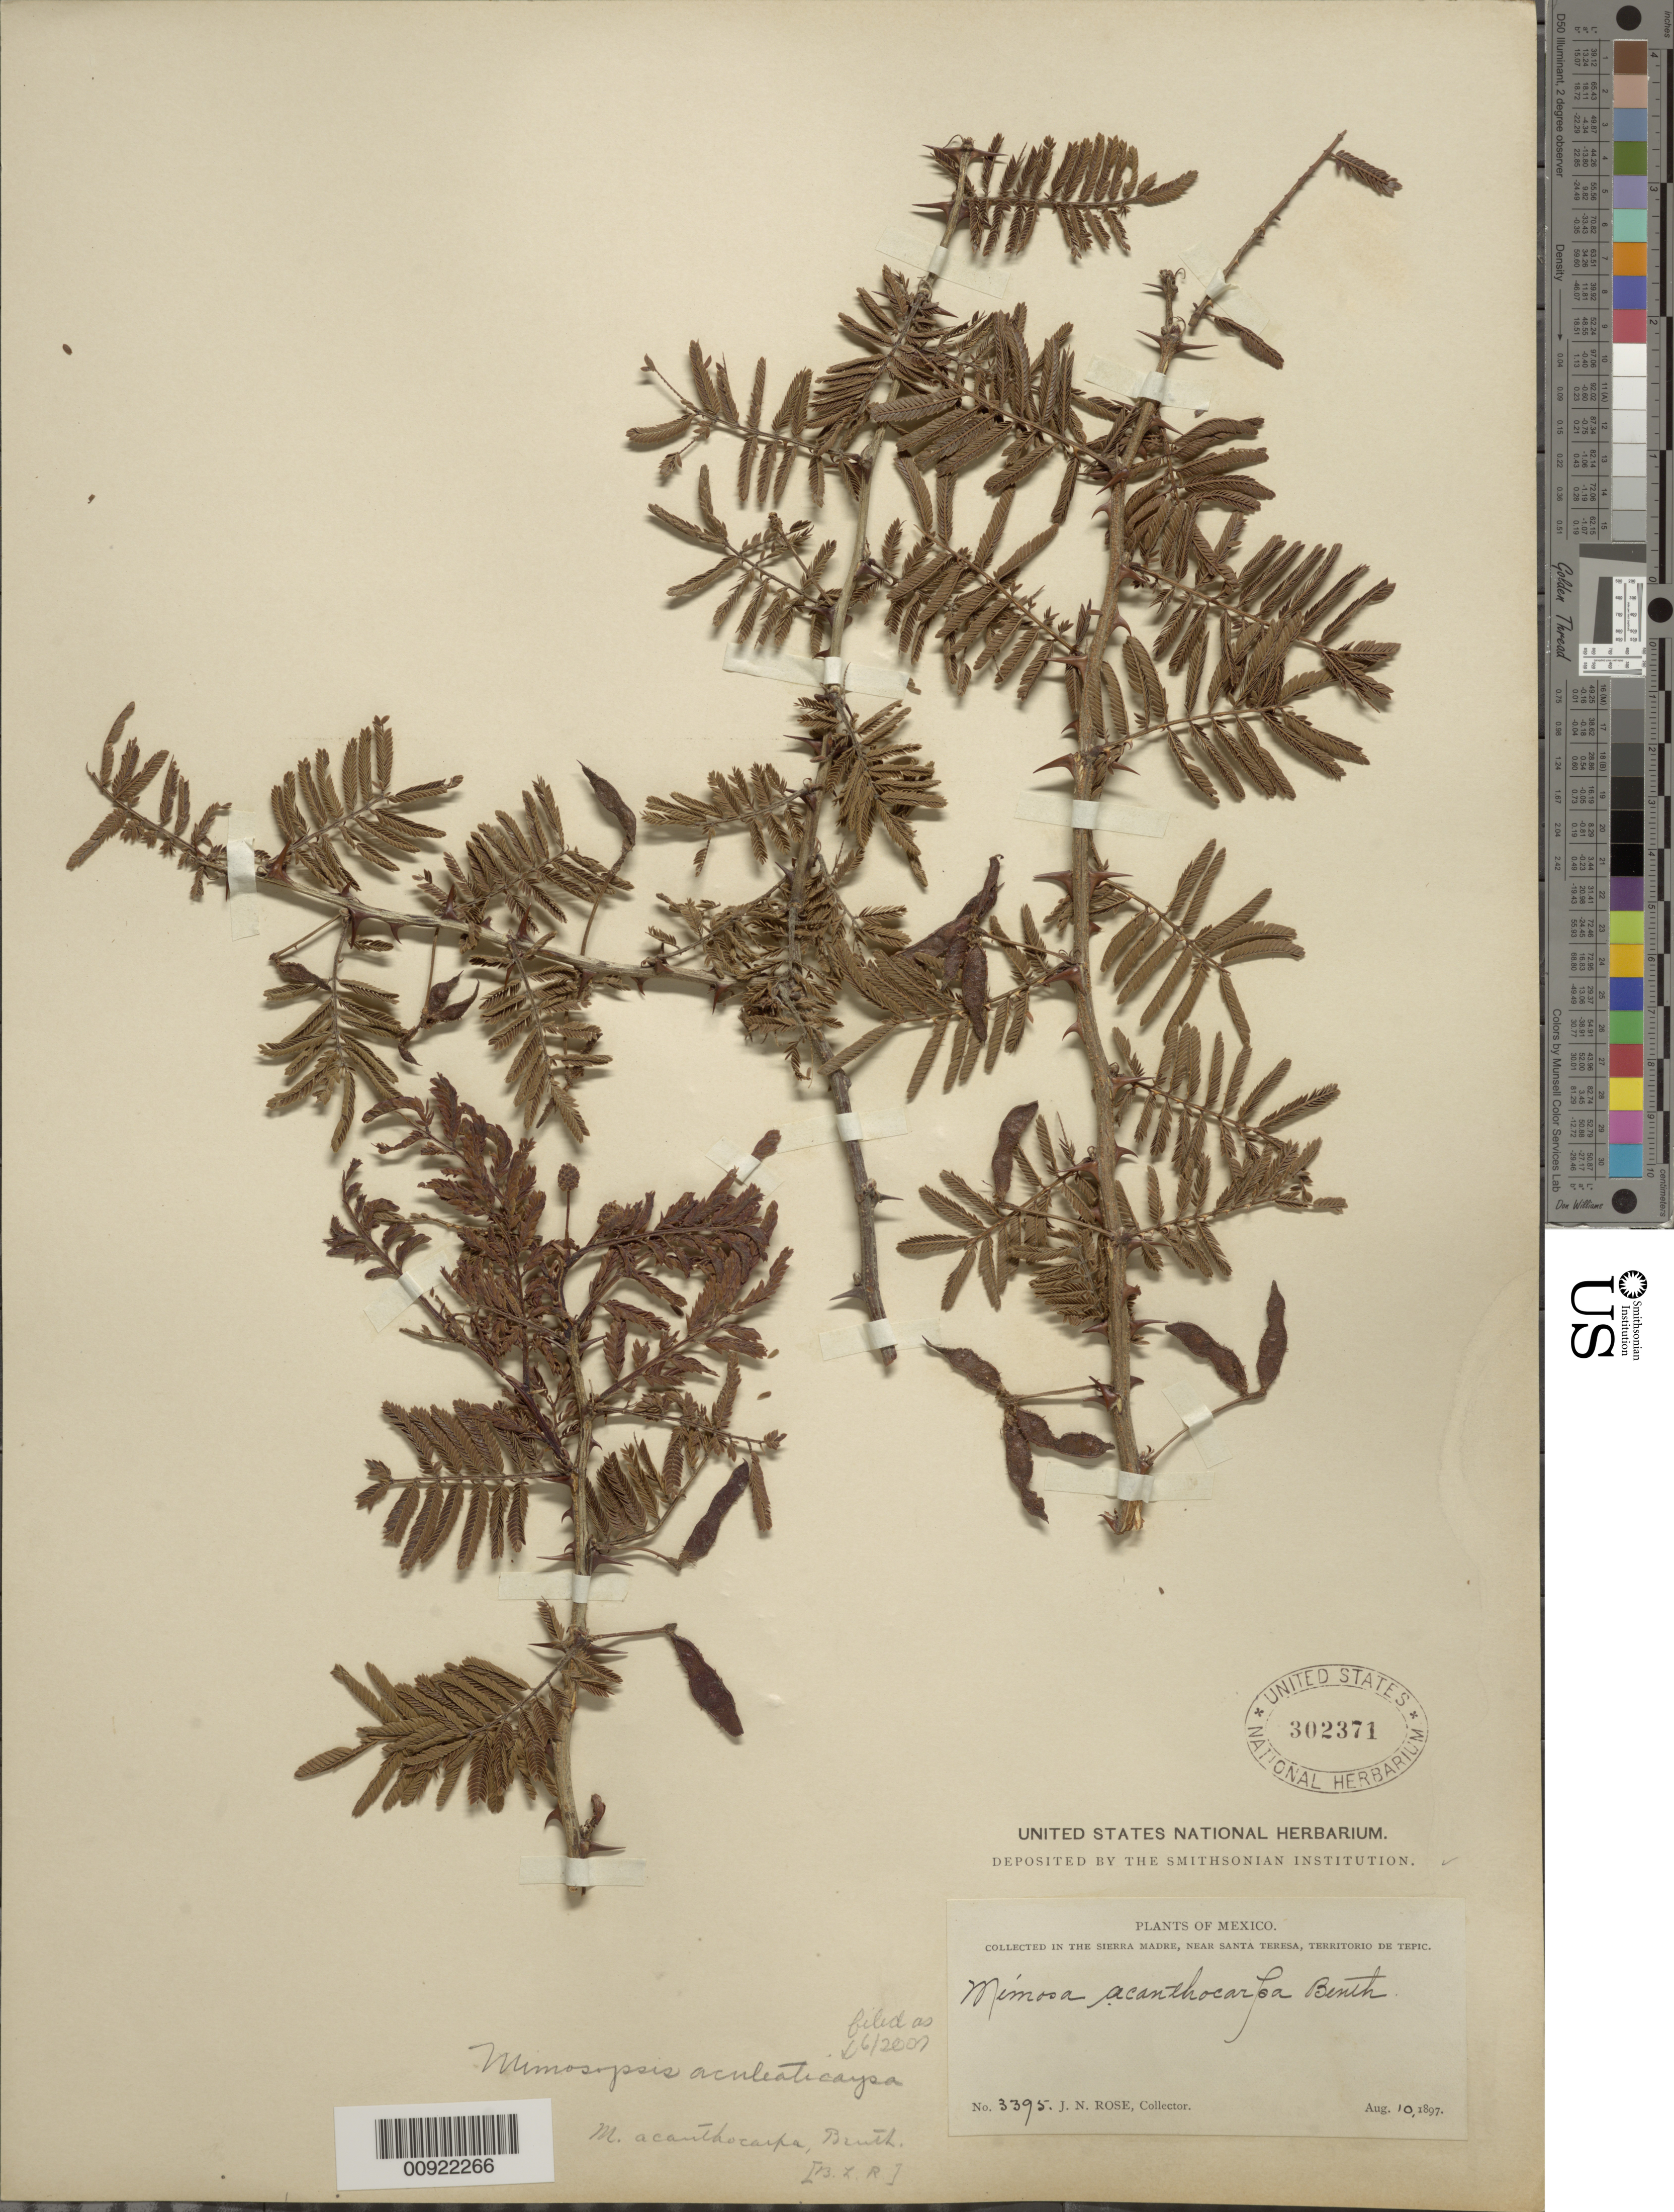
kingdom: Plantae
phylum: Tracheophyta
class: Magnoliopsida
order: Fabales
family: Fabaceae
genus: Mimosa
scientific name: Mimosa aculeaticarpa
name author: Ortega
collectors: J. N. Rose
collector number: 3395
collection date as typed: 10 Aug 1897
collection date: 1897-08-10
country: Mexico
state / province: Nayarit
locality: In the Sierra Madre, near Santa Teresa, Territorio de Tepic.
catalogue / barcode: US 302371